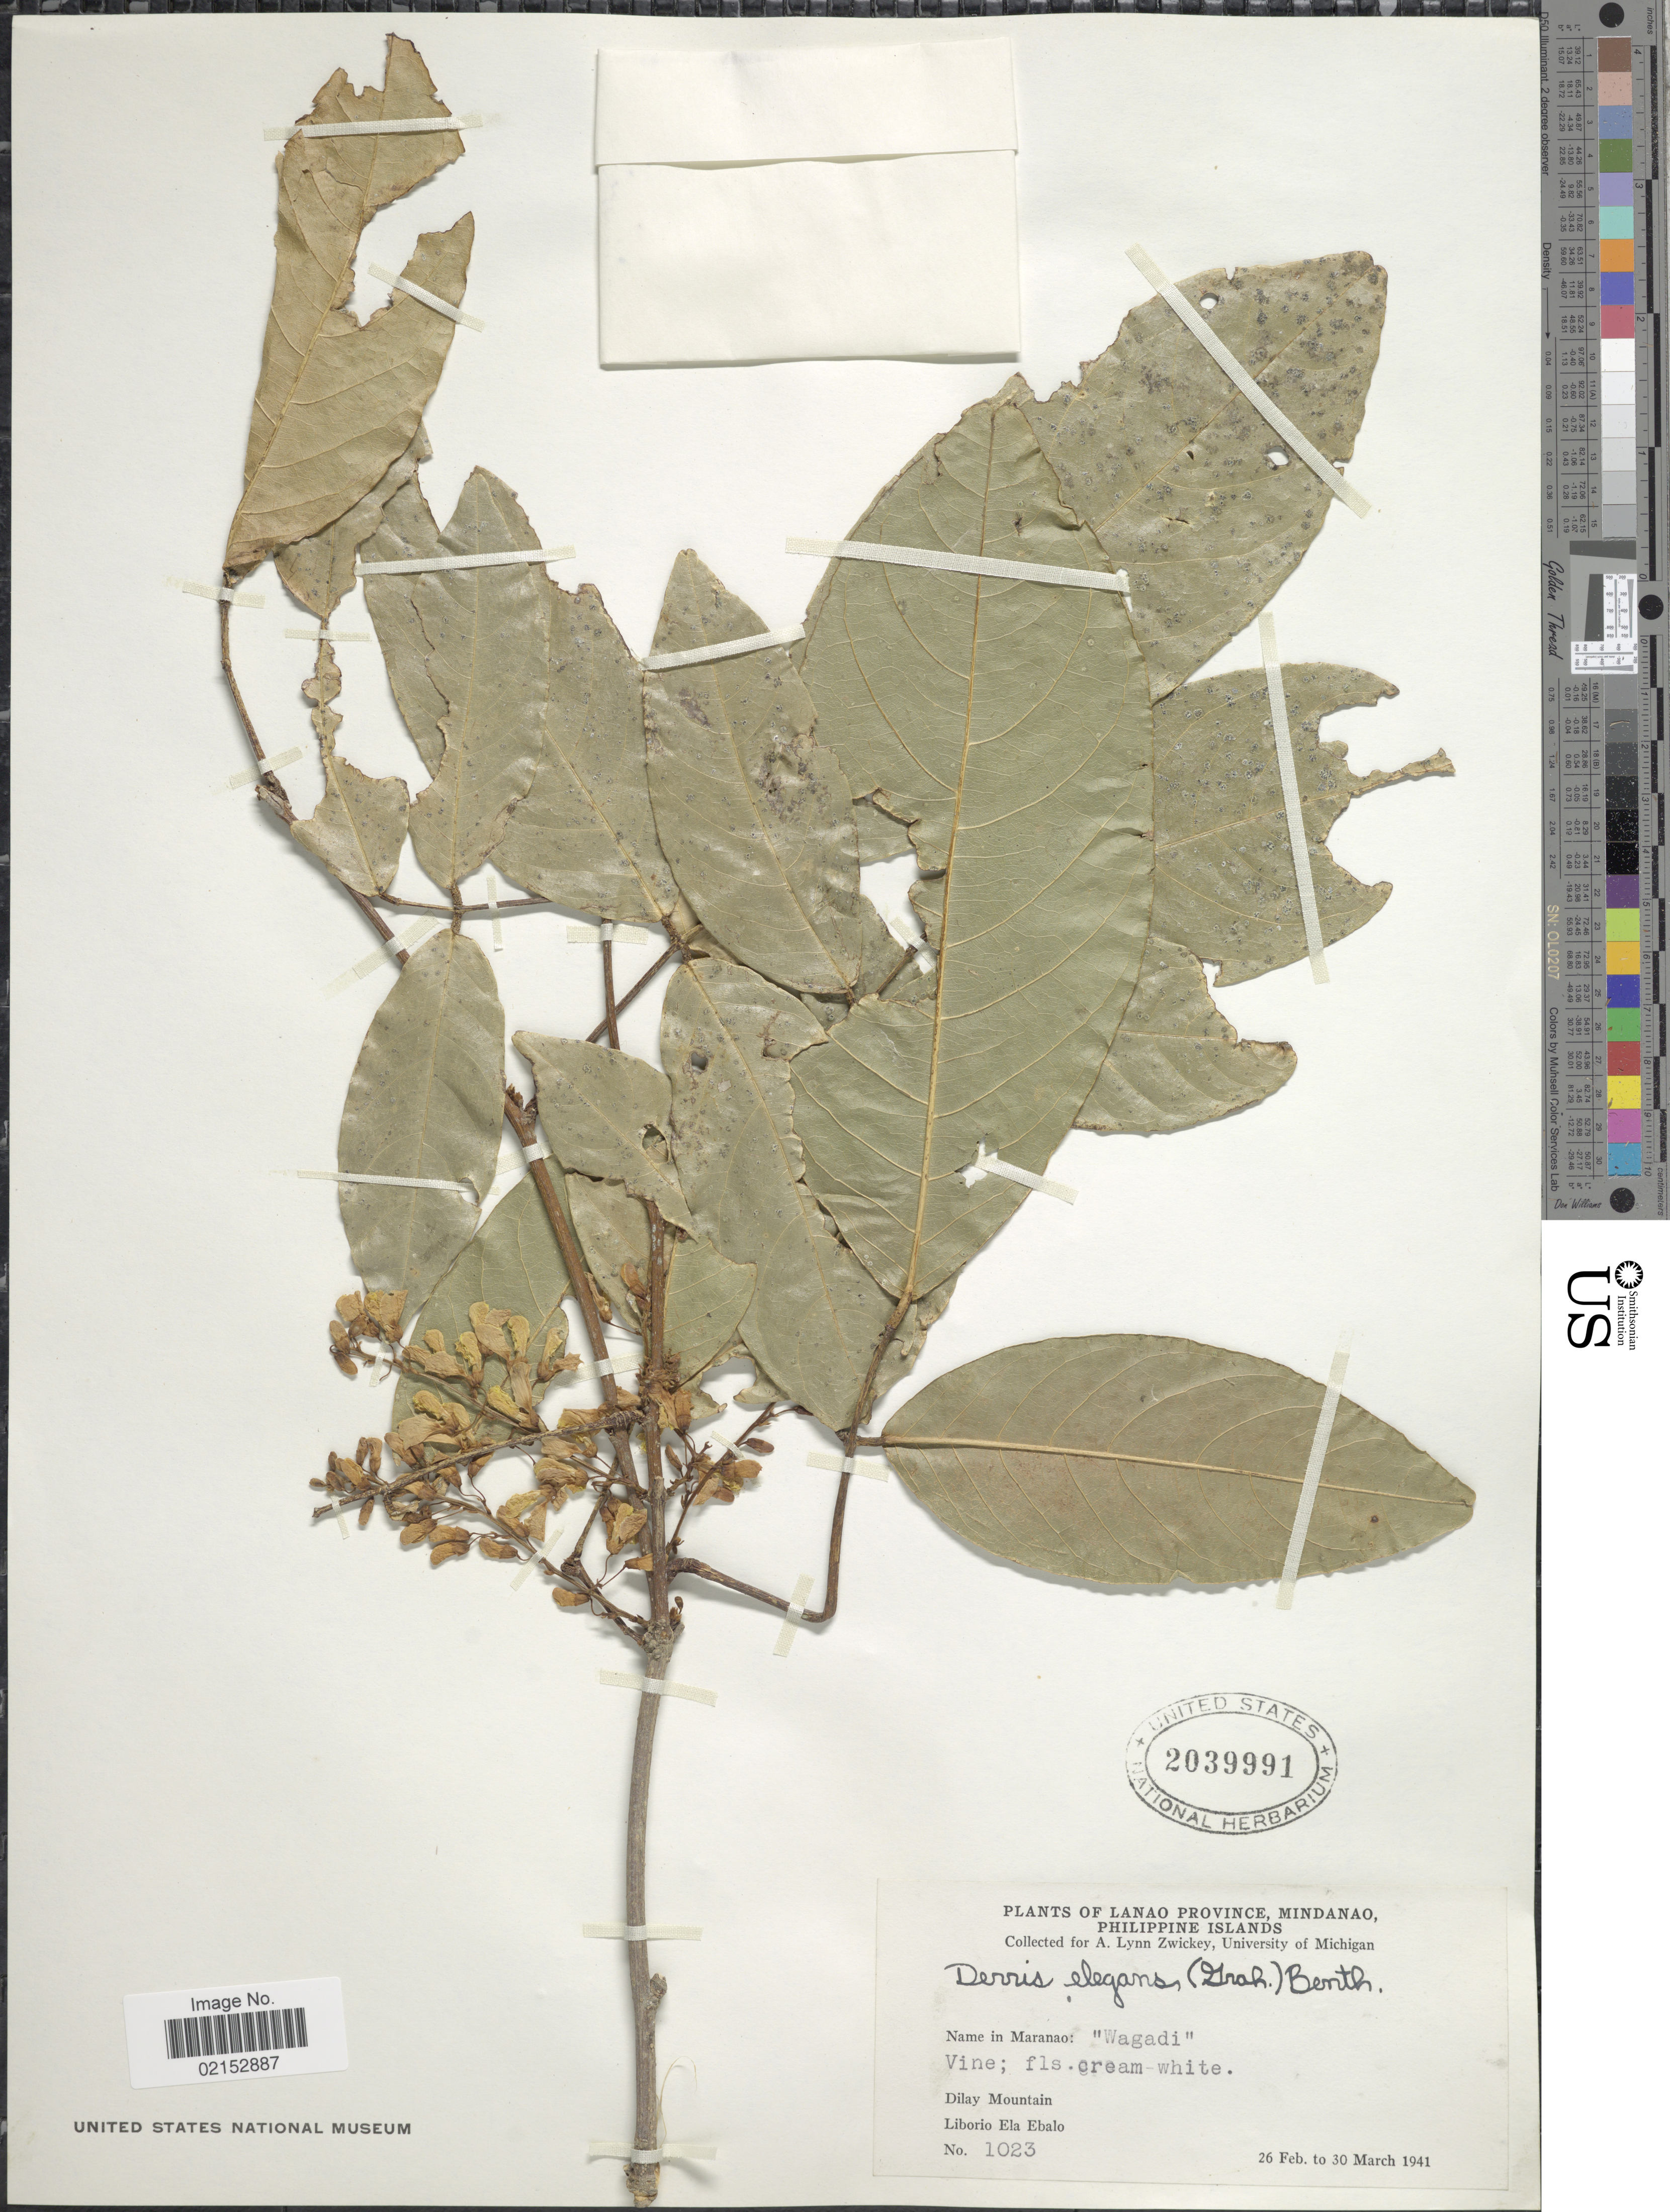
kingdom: Plantae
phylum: Tracheophyta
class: Magnoliopsida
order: Fabales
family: Fabaceae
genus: Derris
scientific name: Derris elegans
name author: Benth.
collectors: A. Zwickey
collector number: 1023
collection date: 1941-02-26/1941-03-30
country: Philippines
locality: Lanao Province, Mindanao, Philippine Islands, Dilay Mountain, Liborio Ela Ebalo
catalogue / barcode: US 2039991